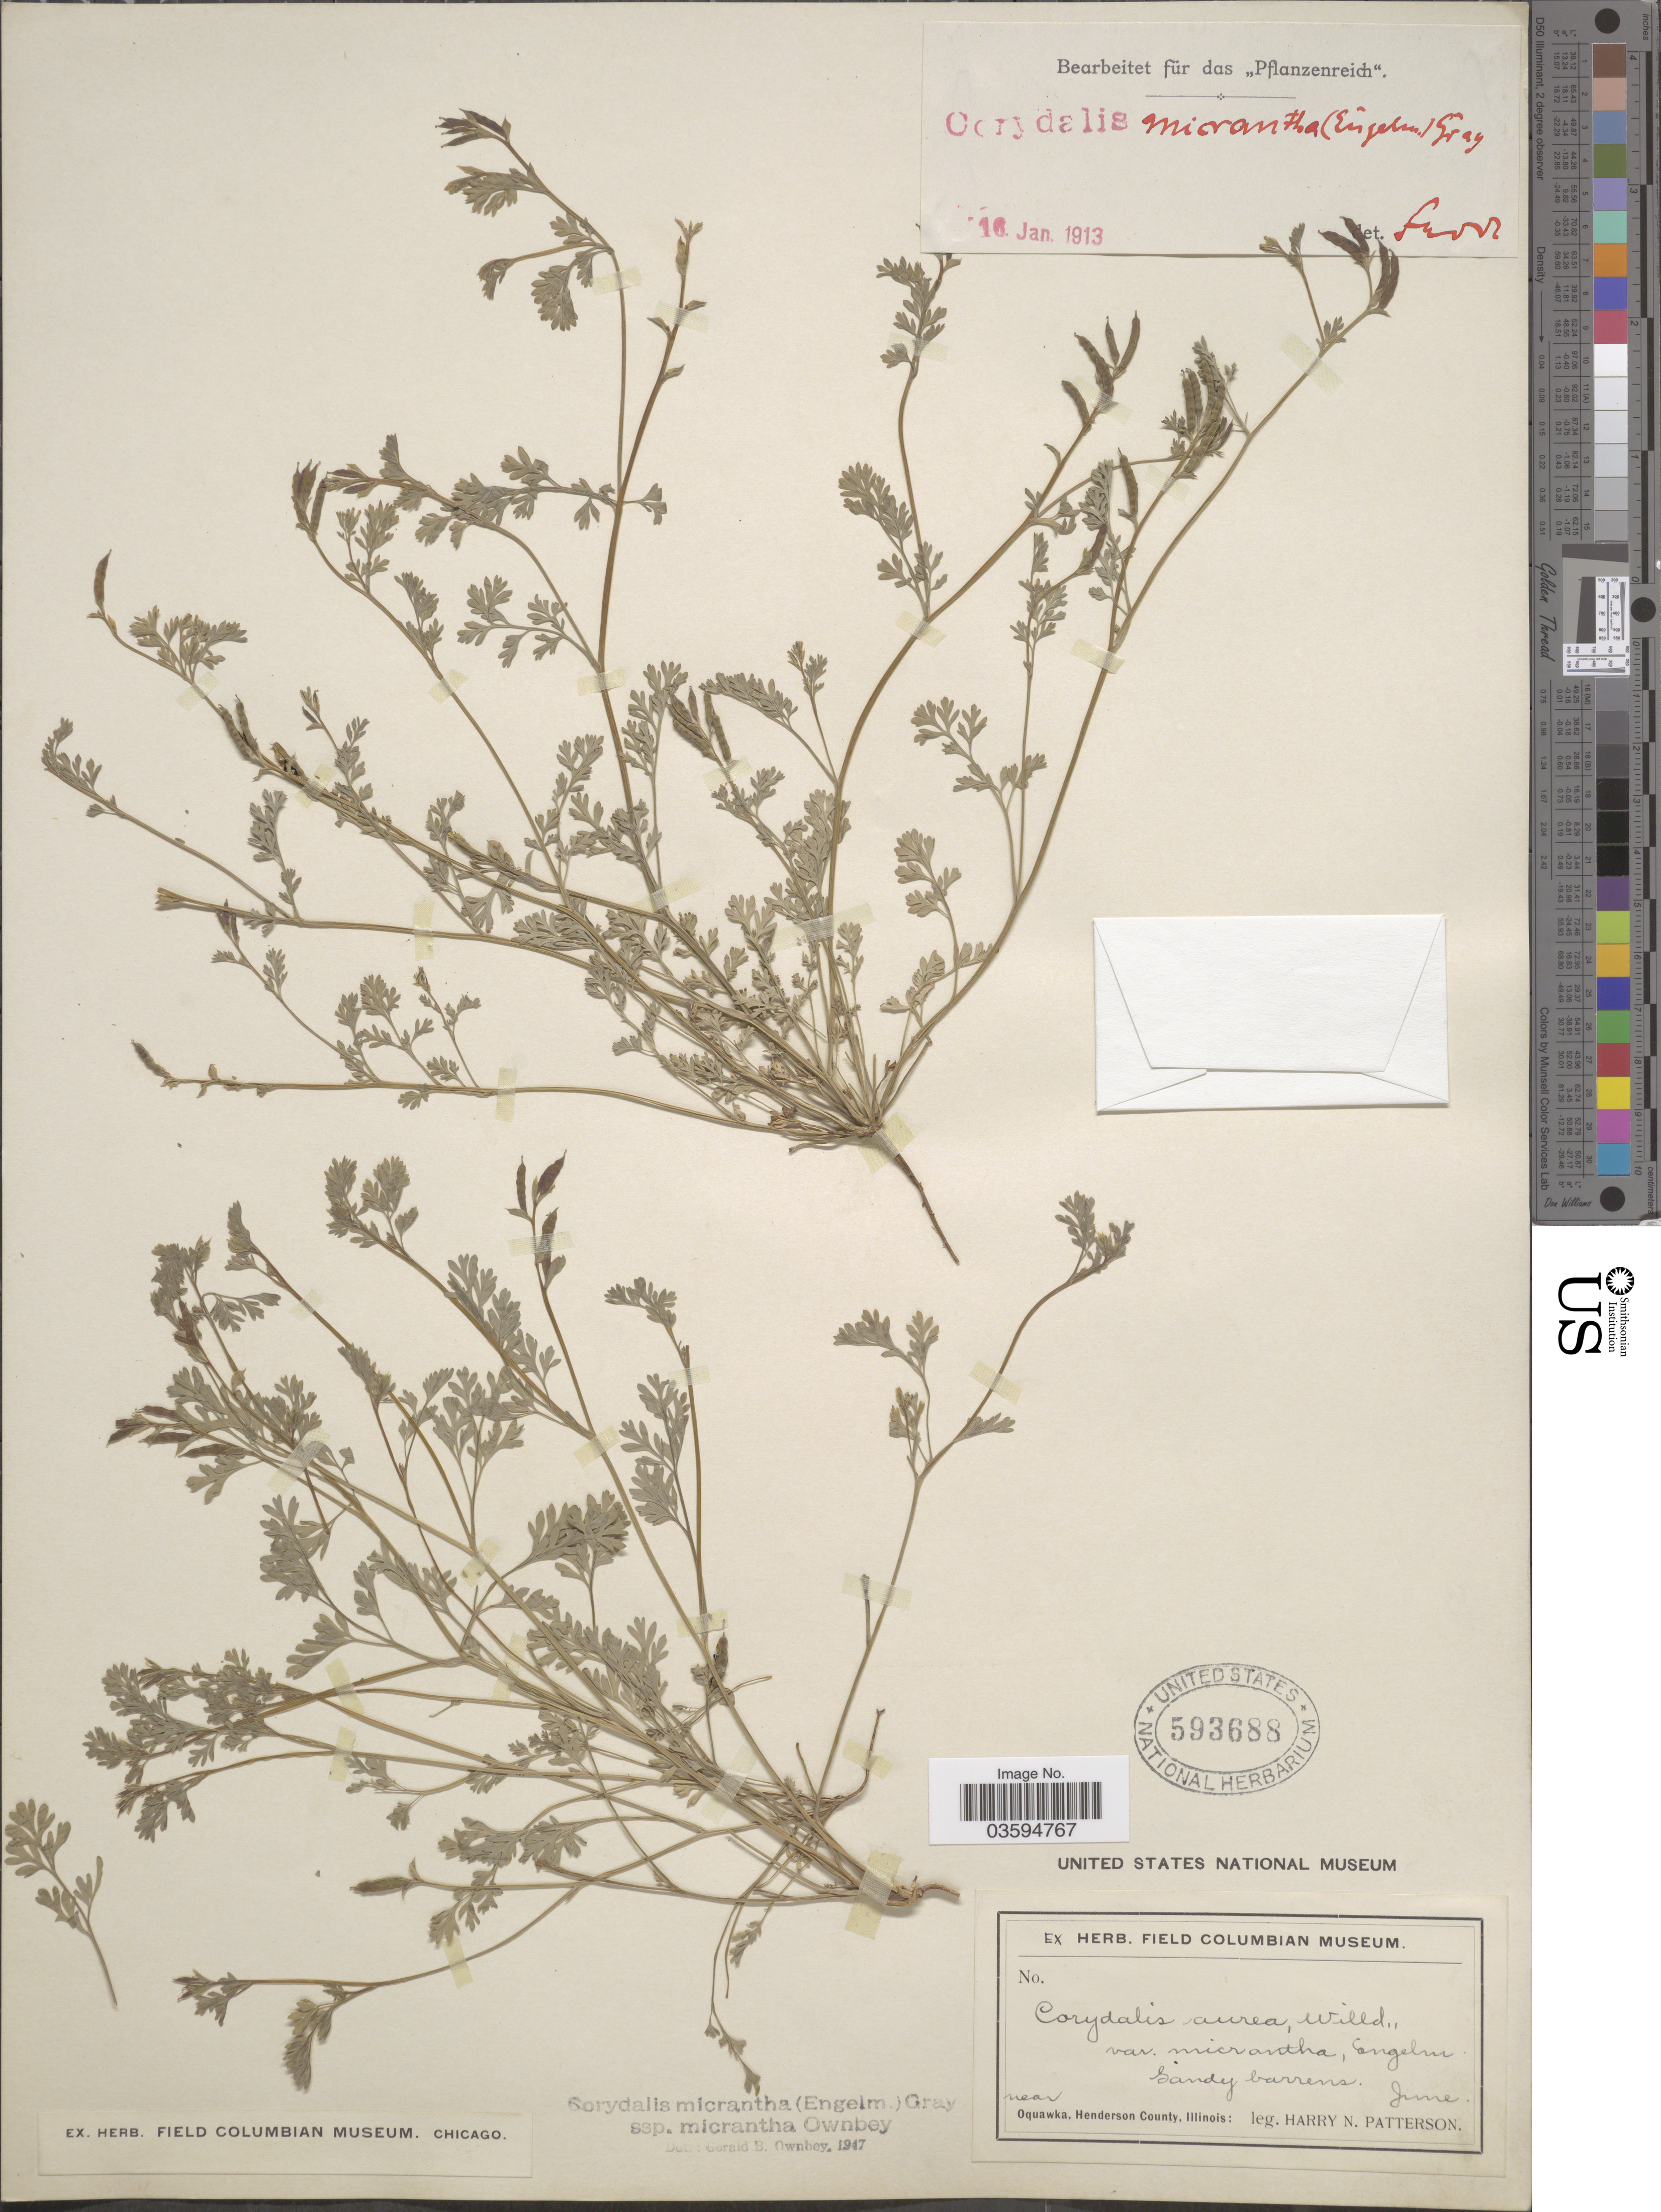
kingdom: Plantae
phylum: Tracheophyta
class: Magnoliopsida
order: Ranunculales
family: Papaveraceae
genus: Corydalis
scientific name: Corydalis micrantha subsp. micrantha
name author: (Engelm. & A. Gray) A. Gray & J.M. Coult.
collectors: H. N. Patterson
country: United States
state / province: Illinois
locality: Sandy barrens, near Oquawka, Henderson County.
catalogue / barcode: US 593688